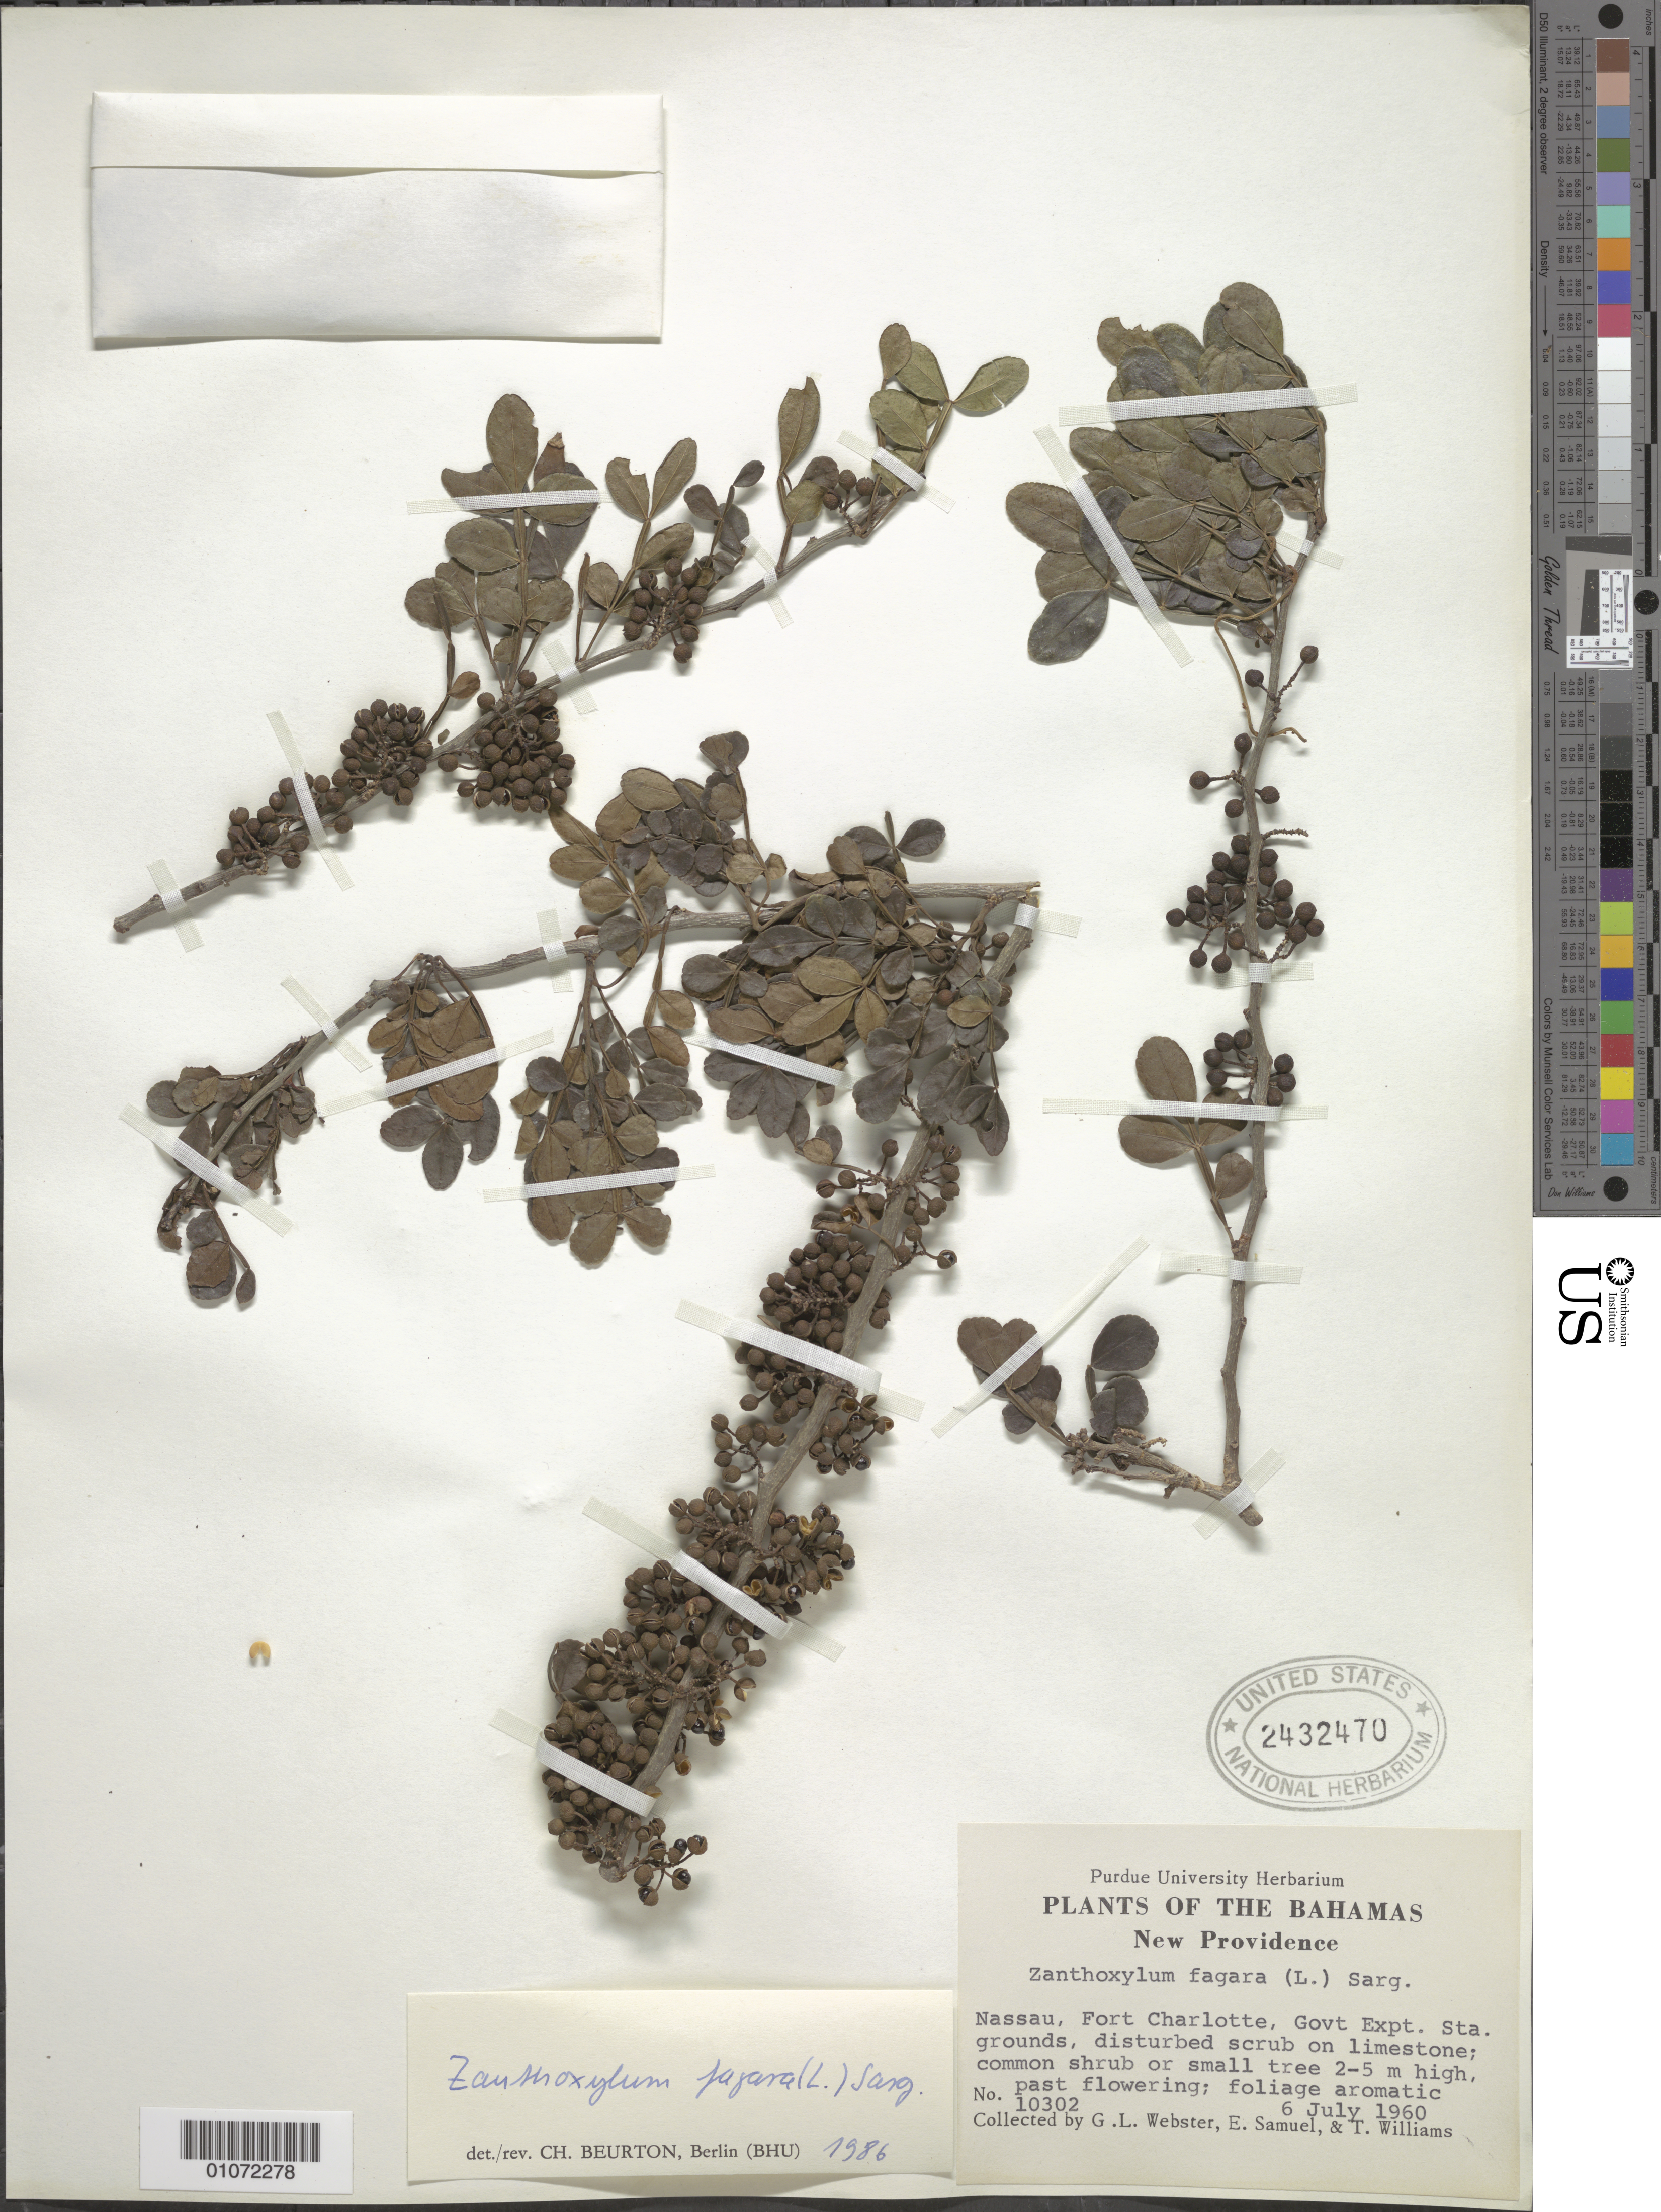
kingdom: Plantae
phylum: Tracheophyta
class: Magnoliopsida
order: Sapindales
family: Rutaceae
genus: Zanthoxylum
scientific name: Zanthoxylum fagara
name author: (L.) Sarg.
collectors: G. L. Webster, E. Samuel & T. Williams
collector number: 10302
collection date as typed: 06 Jul 1960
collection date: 1960-07-06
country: Bahamas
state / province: New Providence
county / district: Nassau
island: New Providence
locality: Fort Charlotte, Govt Expt. Sta. grounds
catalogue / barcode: US 2432427